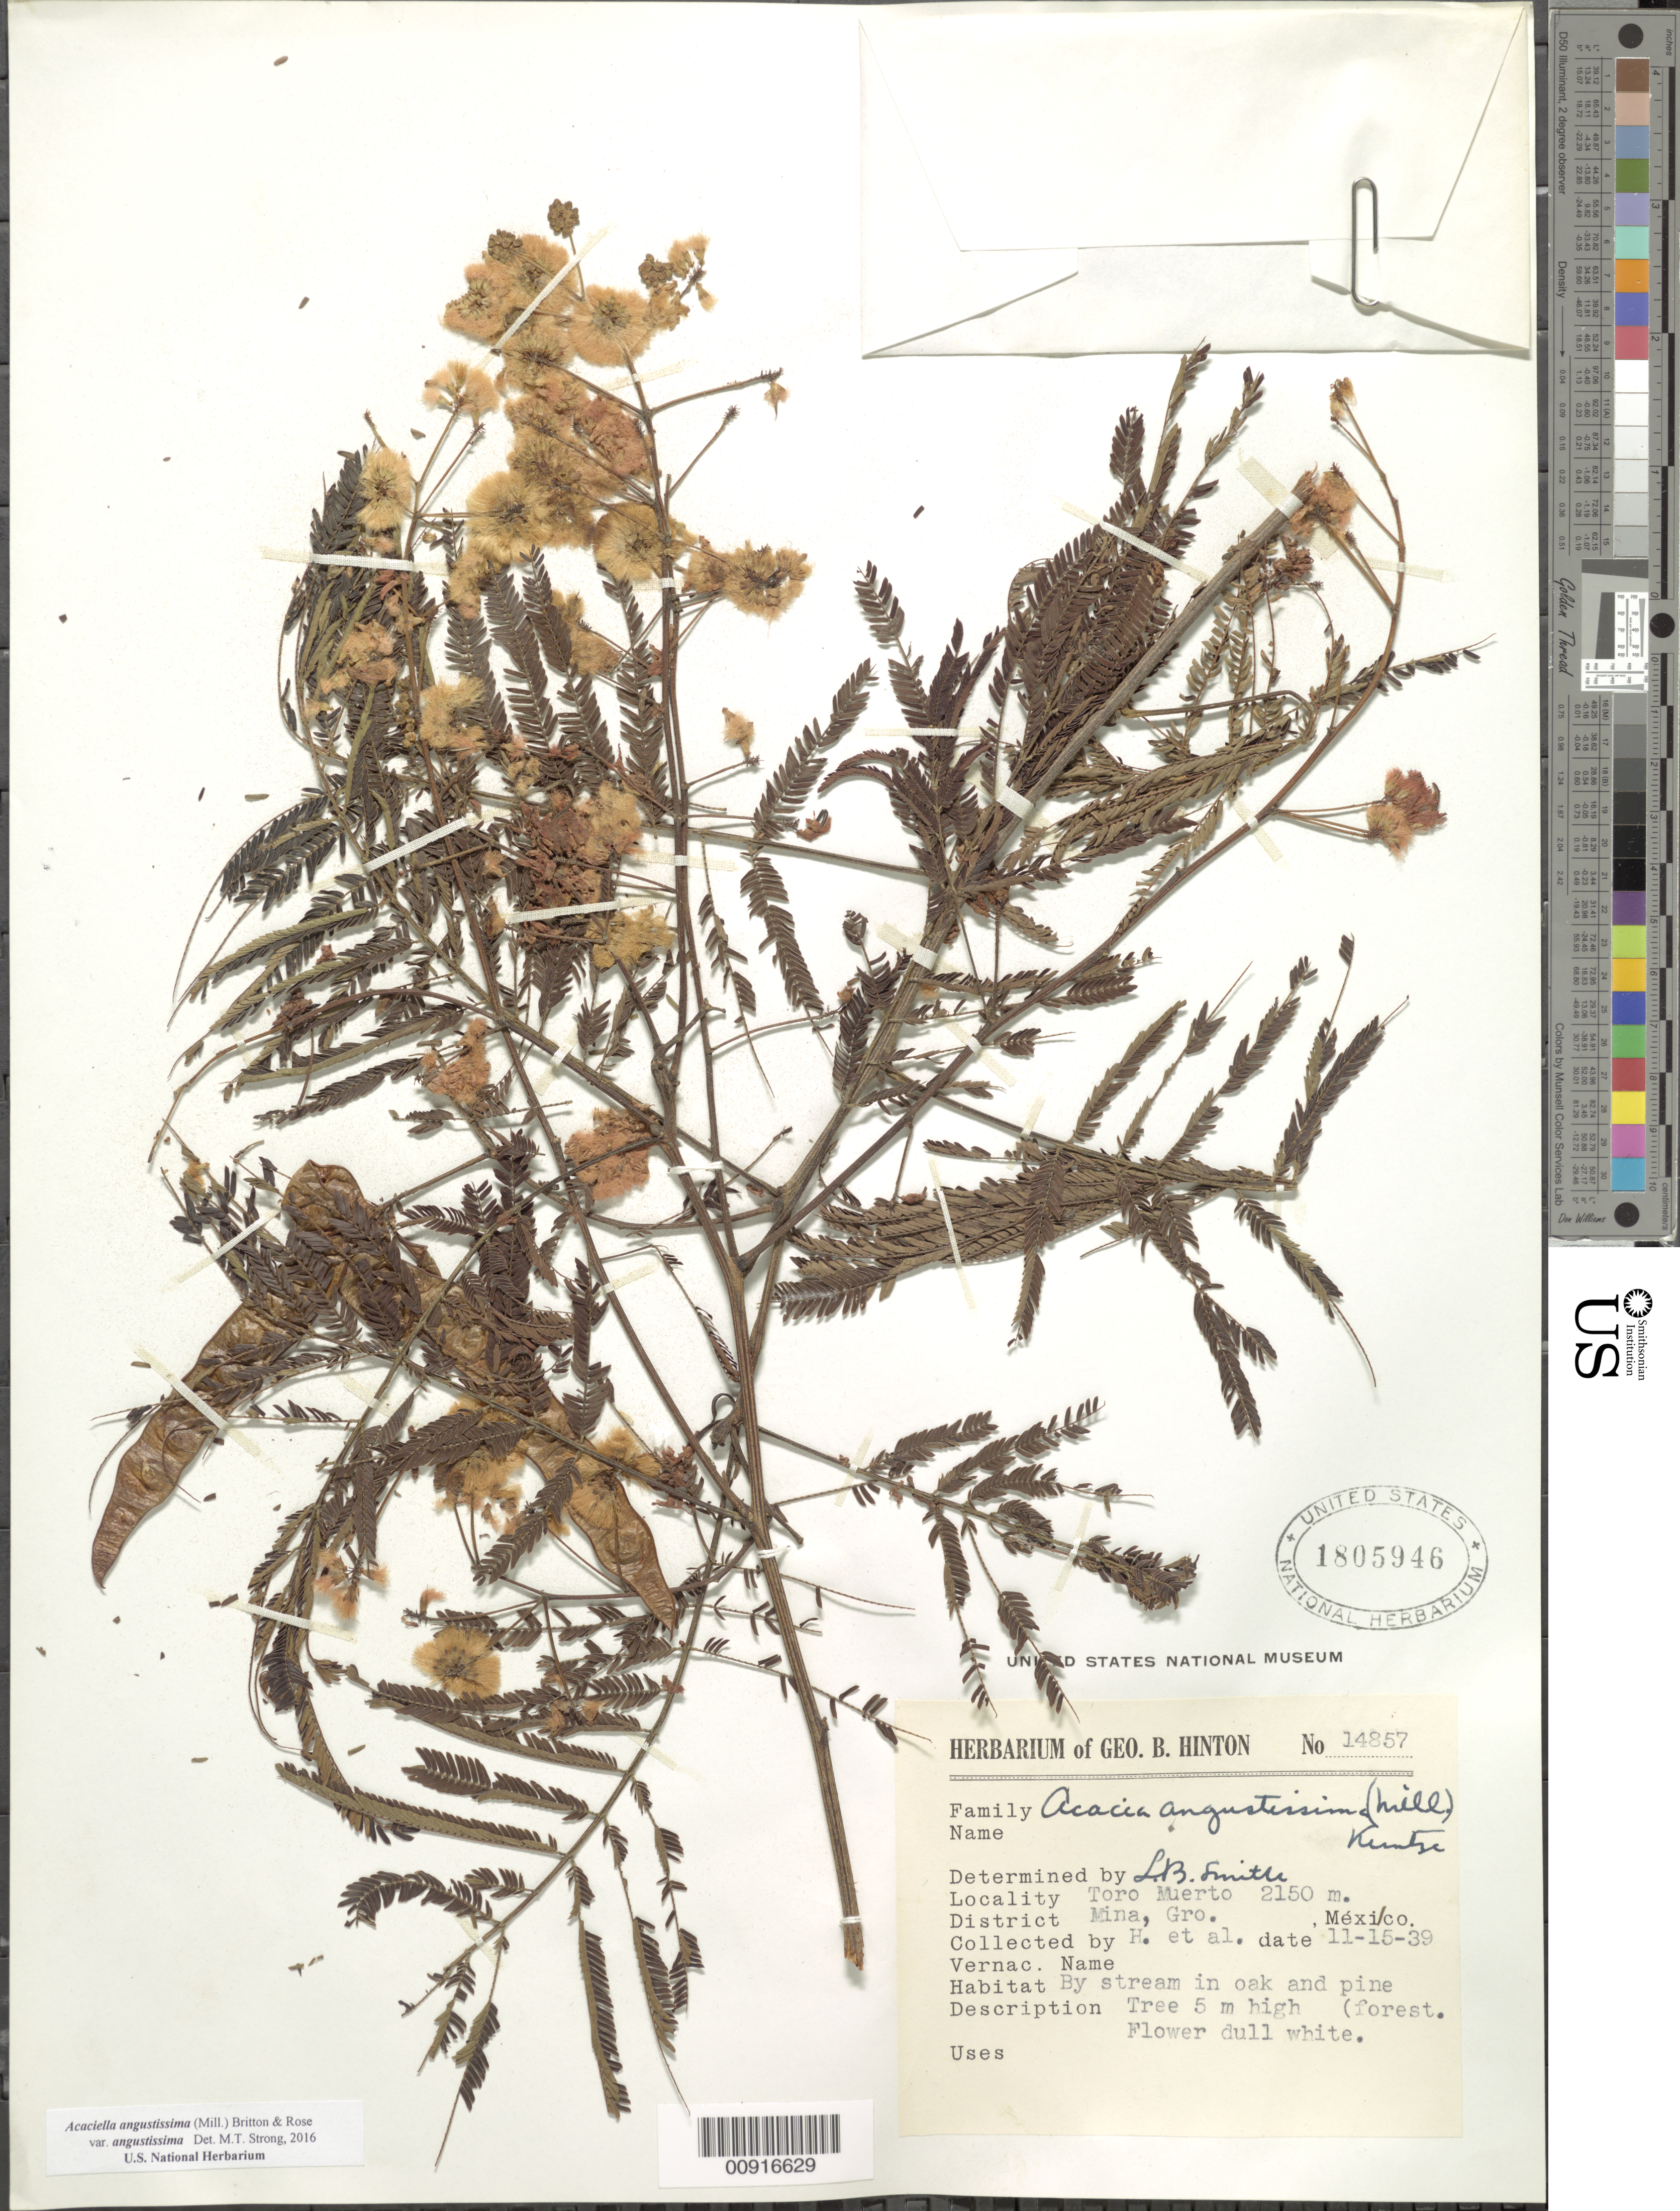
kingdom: Plantae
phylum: Tracheophyta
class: Magnoliopsida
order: Fabales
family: Fabaceae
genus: Acaciella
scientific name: Acaciella angustissima var. angustissima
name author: (Mill.) Britton & Rose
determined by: Strong, M. T., (US), Smithsonian Institution - National Museum of Natural History (UNITED STATES)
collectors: G. B. Hinton & et al.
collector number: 14857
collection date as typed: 15 Nov 1939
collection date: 1939-11-15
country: Mexico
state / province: Guerrero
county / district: Mina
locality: Toro Muerto, District Mina, Guerrero.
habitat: By stream in oak and pine forest.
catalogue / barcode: US 1805946